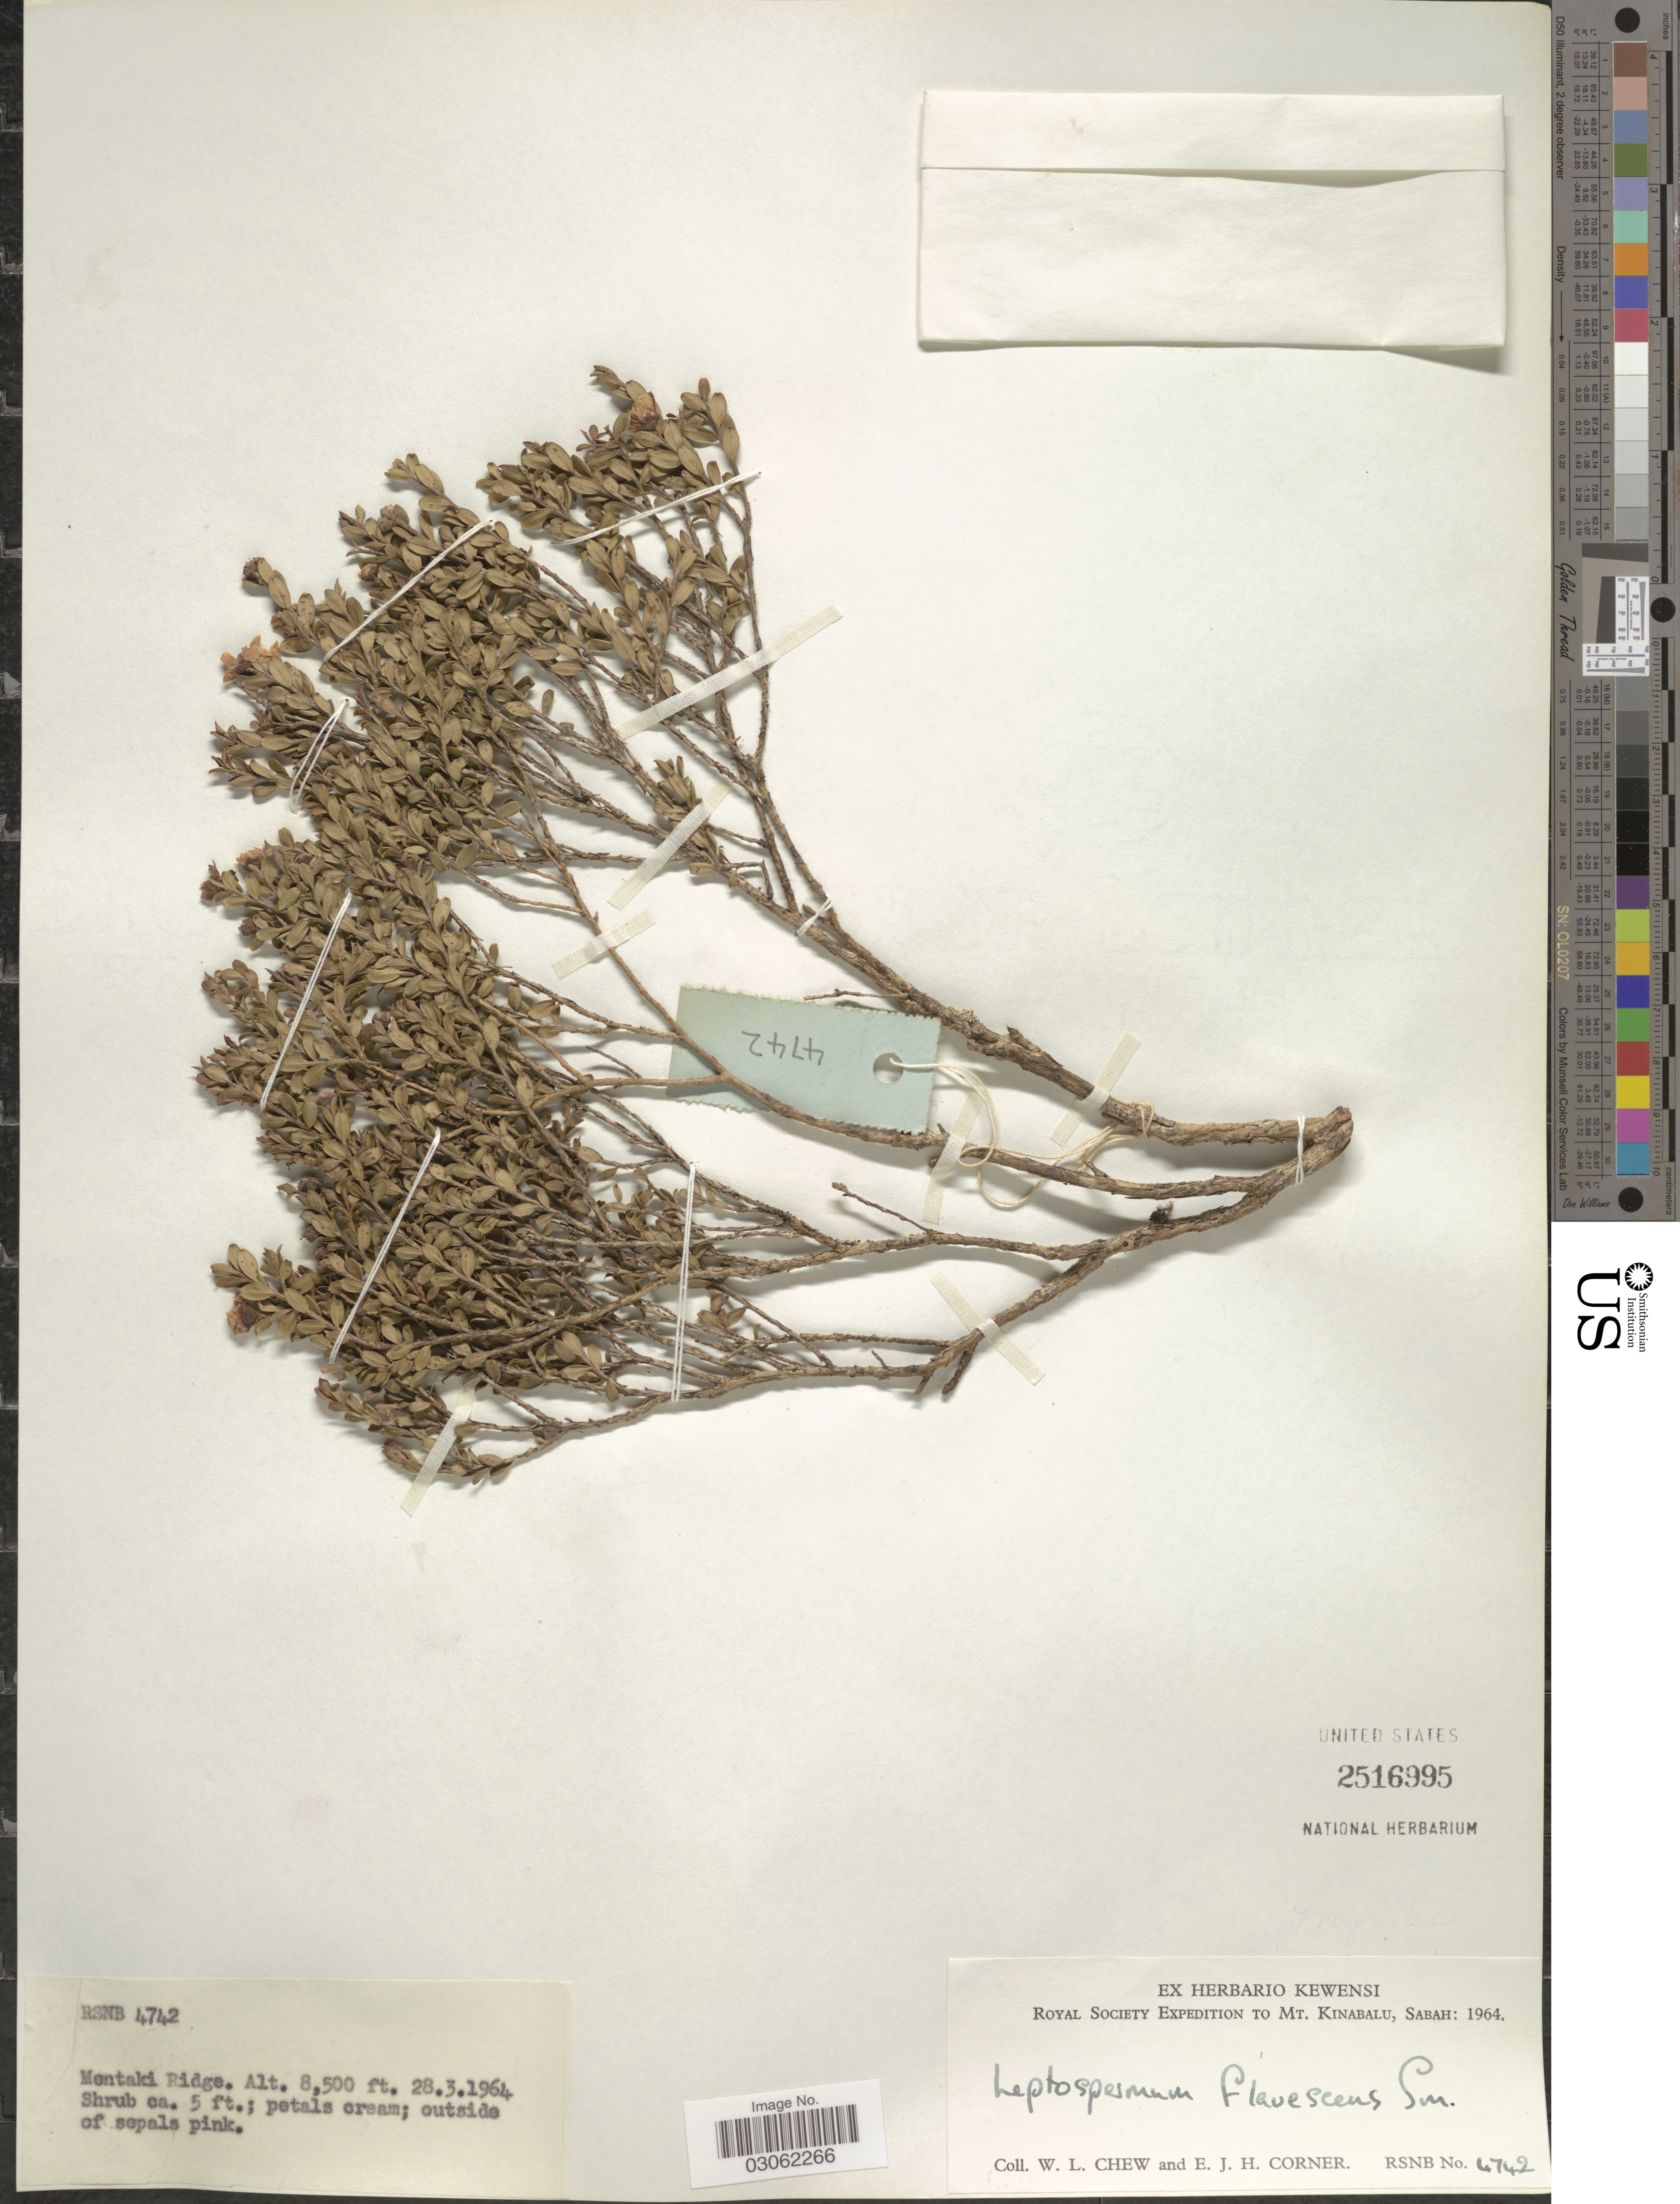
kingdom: Plantae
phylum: Tracheophyta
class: Magnoliopsida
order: Myrtales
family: Myrtaceae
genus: Leptospermum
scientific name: Leptospermum javanicum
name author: Blume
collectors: W. Chew & E. Corner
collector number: RSNB 4742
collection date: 1964-03-28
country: Malaysia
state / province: Sabah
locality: Mt. Kinabalu, Sabah: Montaki Ridge.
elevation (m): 2591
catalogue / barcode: US 2516995